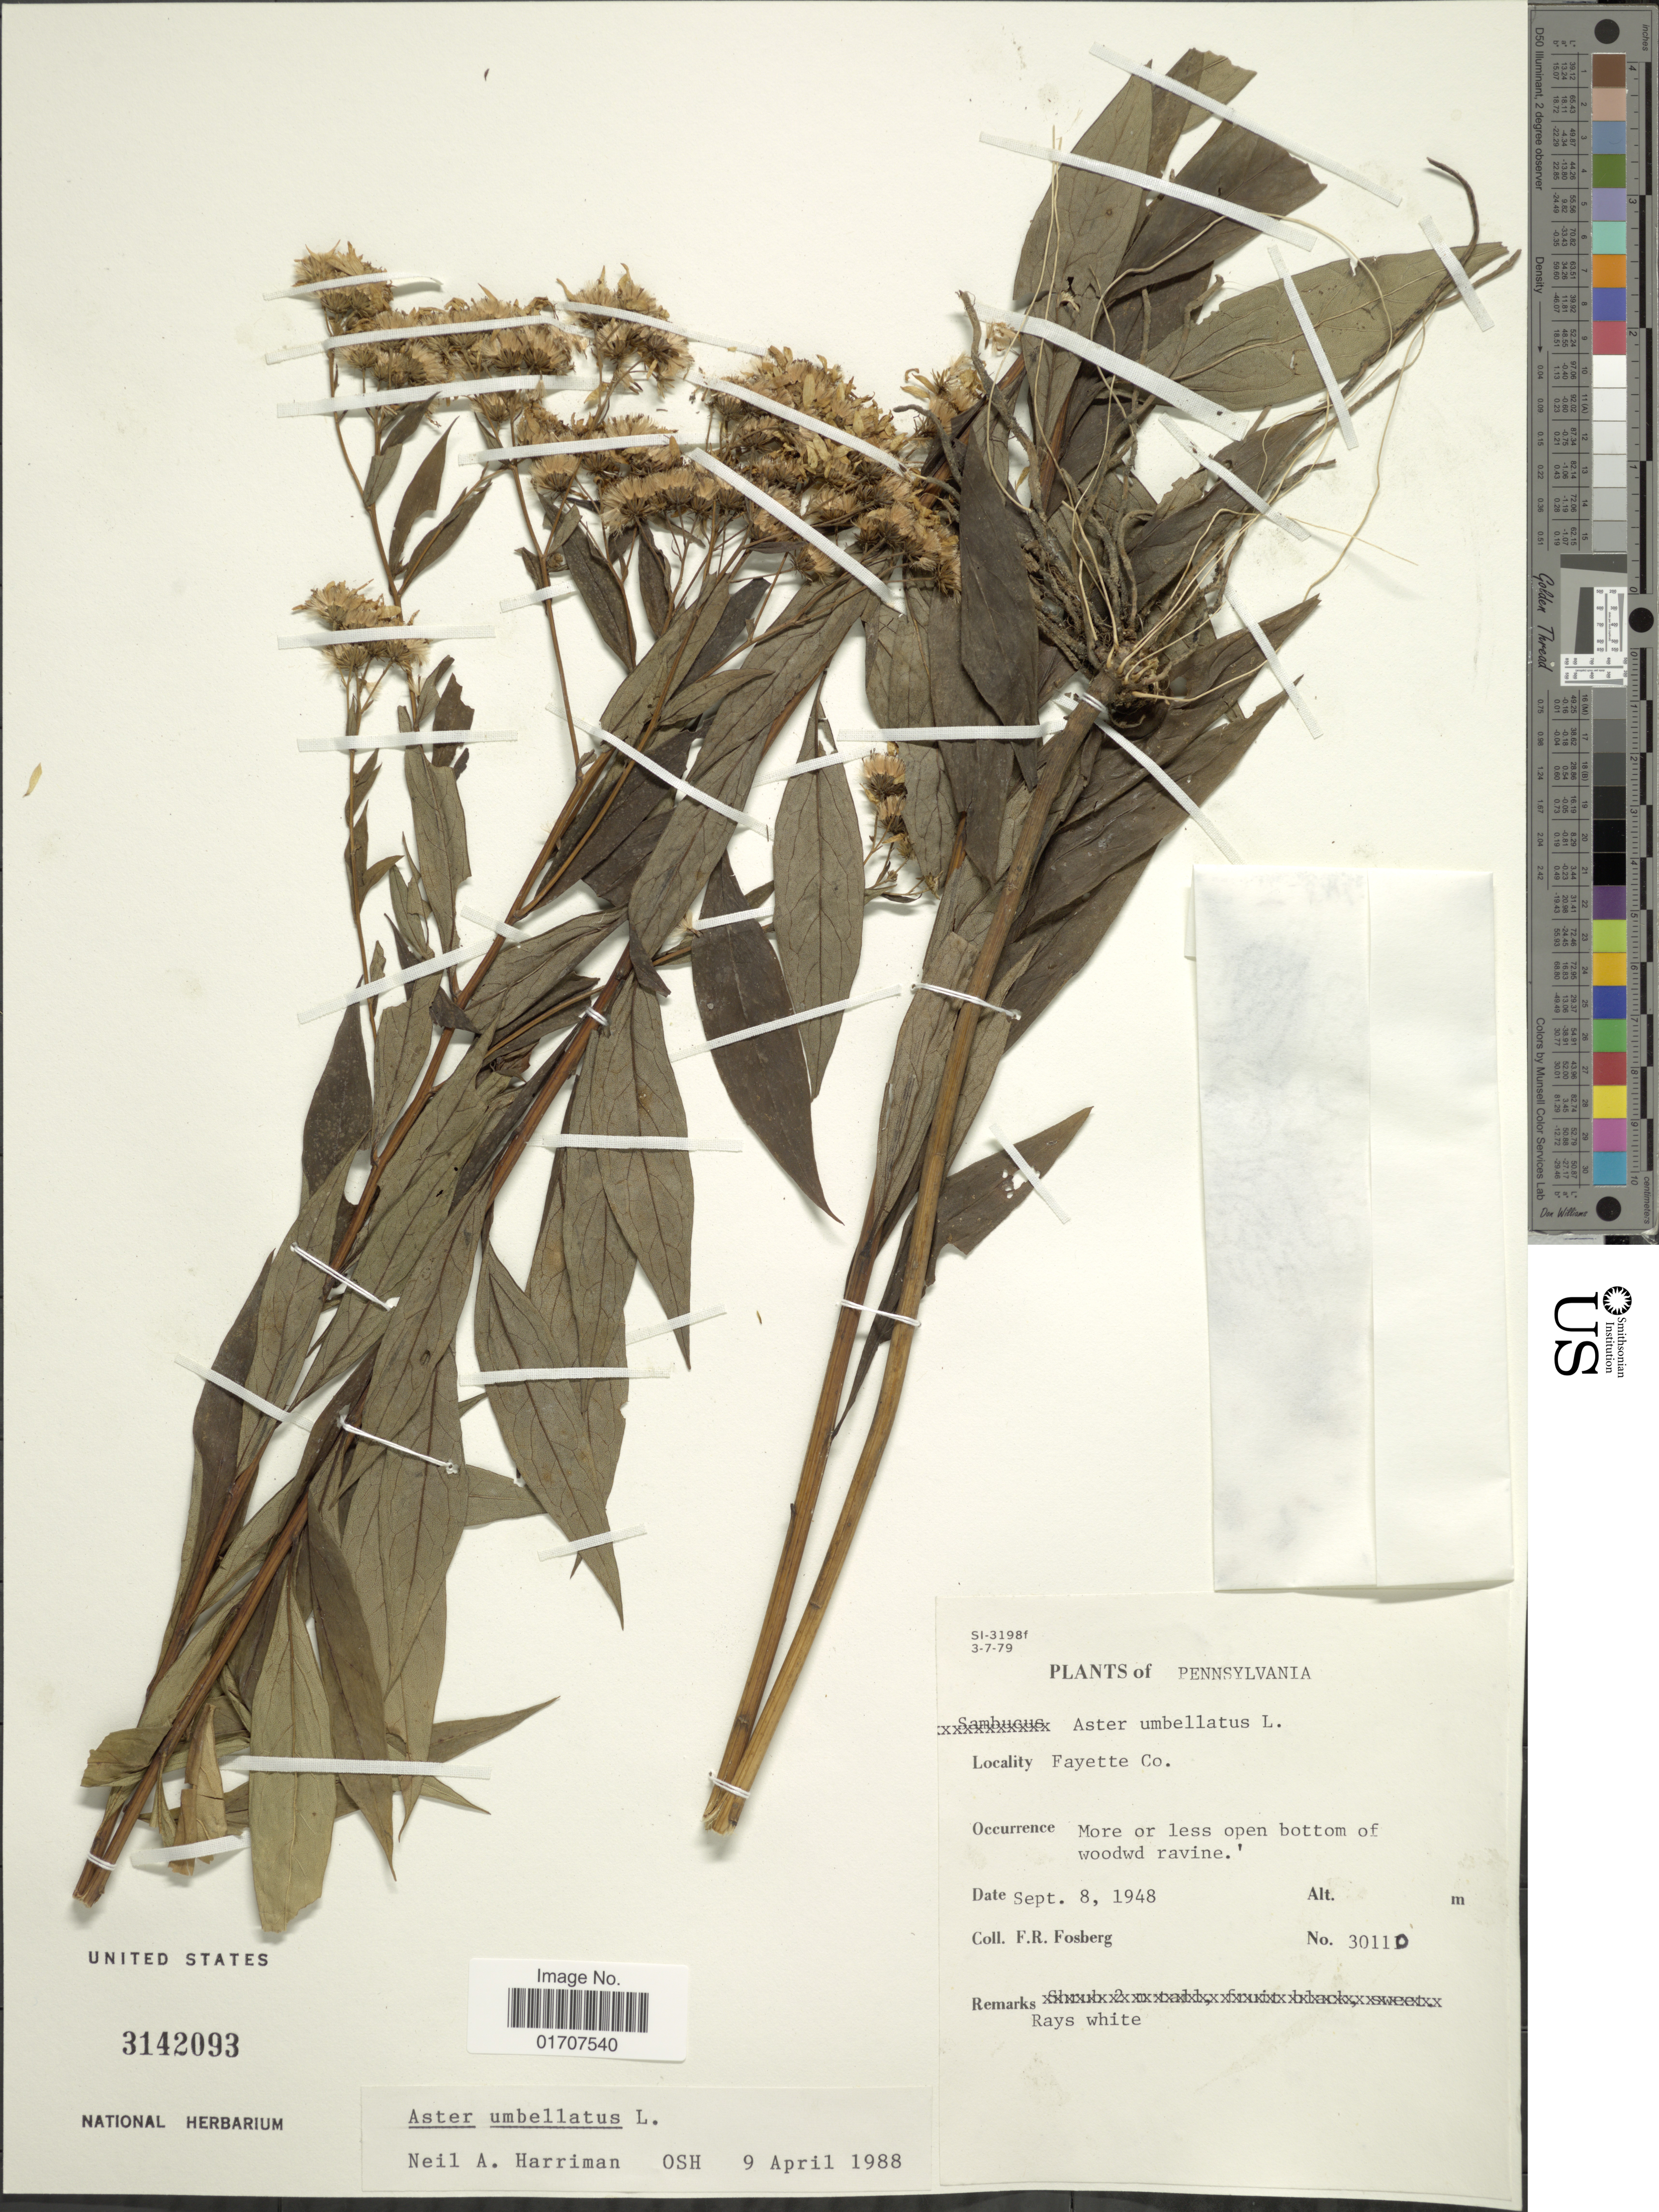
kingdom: Plantae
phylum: Tracheophyta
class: Magnoliopsida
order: Asterales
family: Asteraceae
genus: Doellingeria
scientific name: Doellingeria umbellata var. umbellata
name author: Nees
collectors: F. R. Fosberg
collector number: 30110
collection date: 1948-09-08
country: United States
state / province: Pennsylvania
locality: Fayette Co., More or less open bottom of woodwd ravine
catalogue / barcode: US 3142093